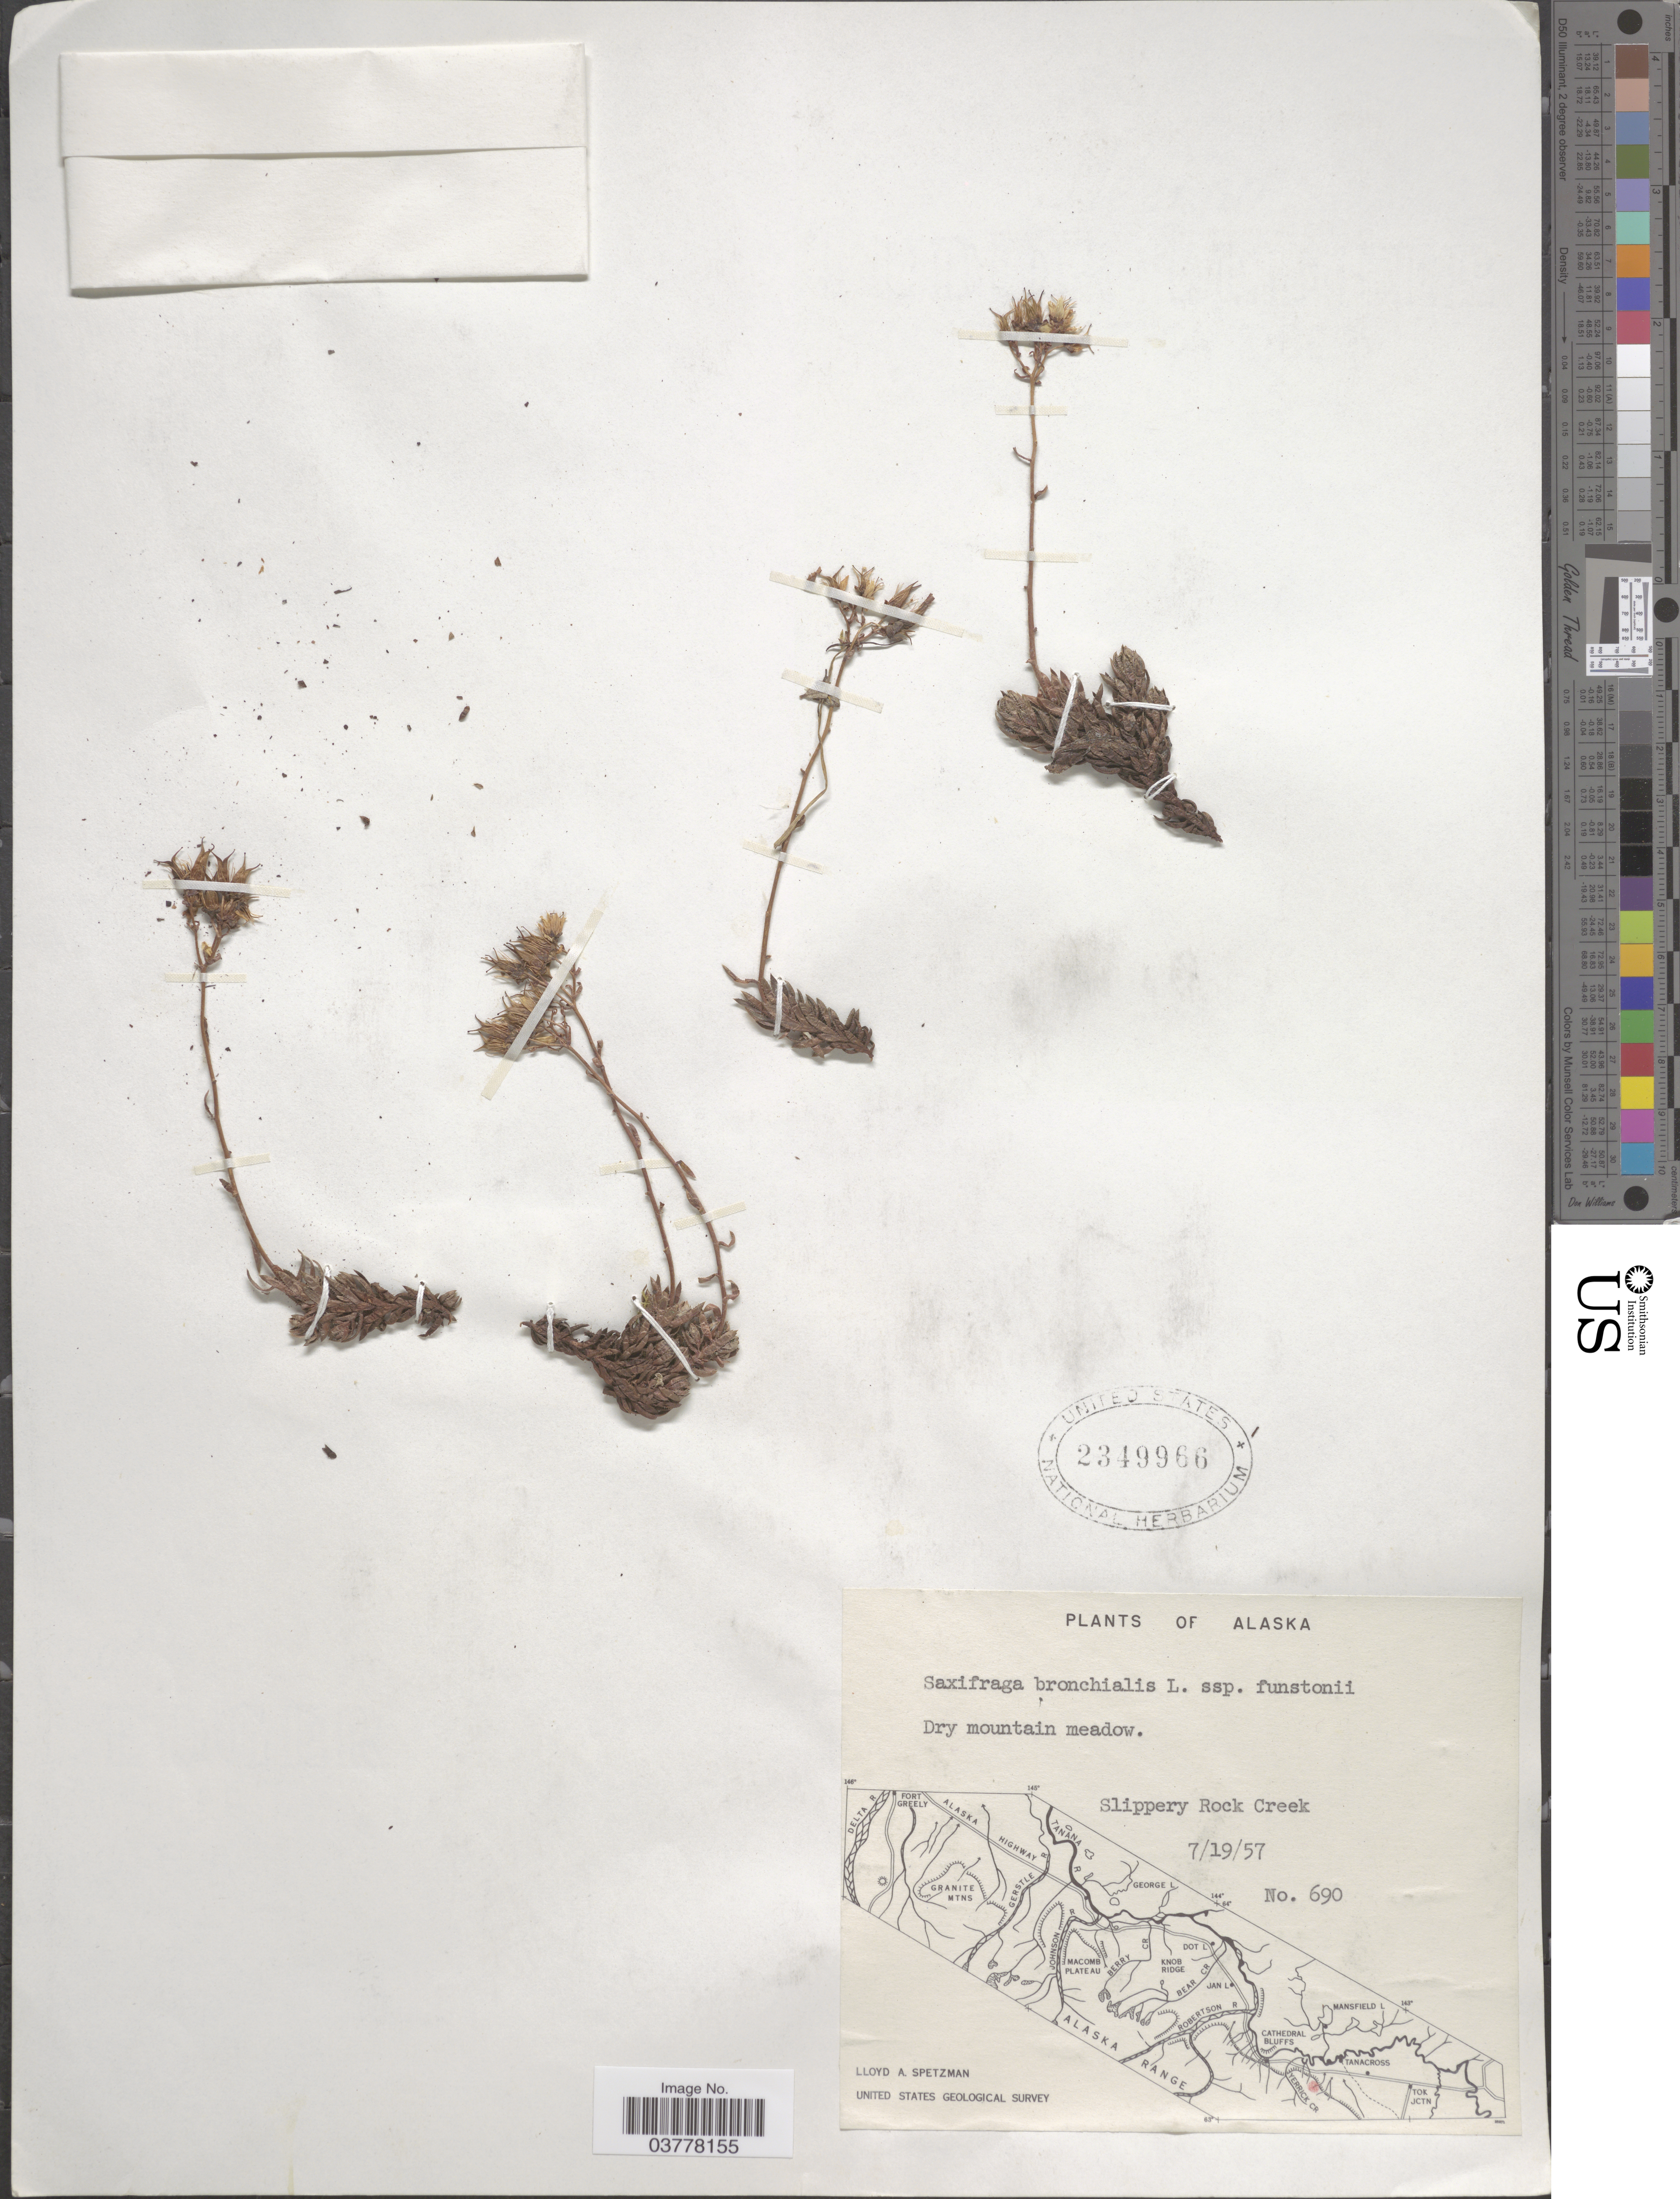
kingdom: Plantae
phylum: Tracheophyta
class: Magnoliopsida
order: Saxifragales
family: Saxifragaceae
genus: Saxifraga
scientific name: Saxifraga bronchialis subsp. funstonii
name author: (Small) Hultén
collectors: L. Spetzman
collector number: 690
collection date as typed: Transcribed d/m/y: 19/7/57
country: United States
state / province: Alaska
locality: Slippery Rock Creek.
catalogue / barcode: US 2349966